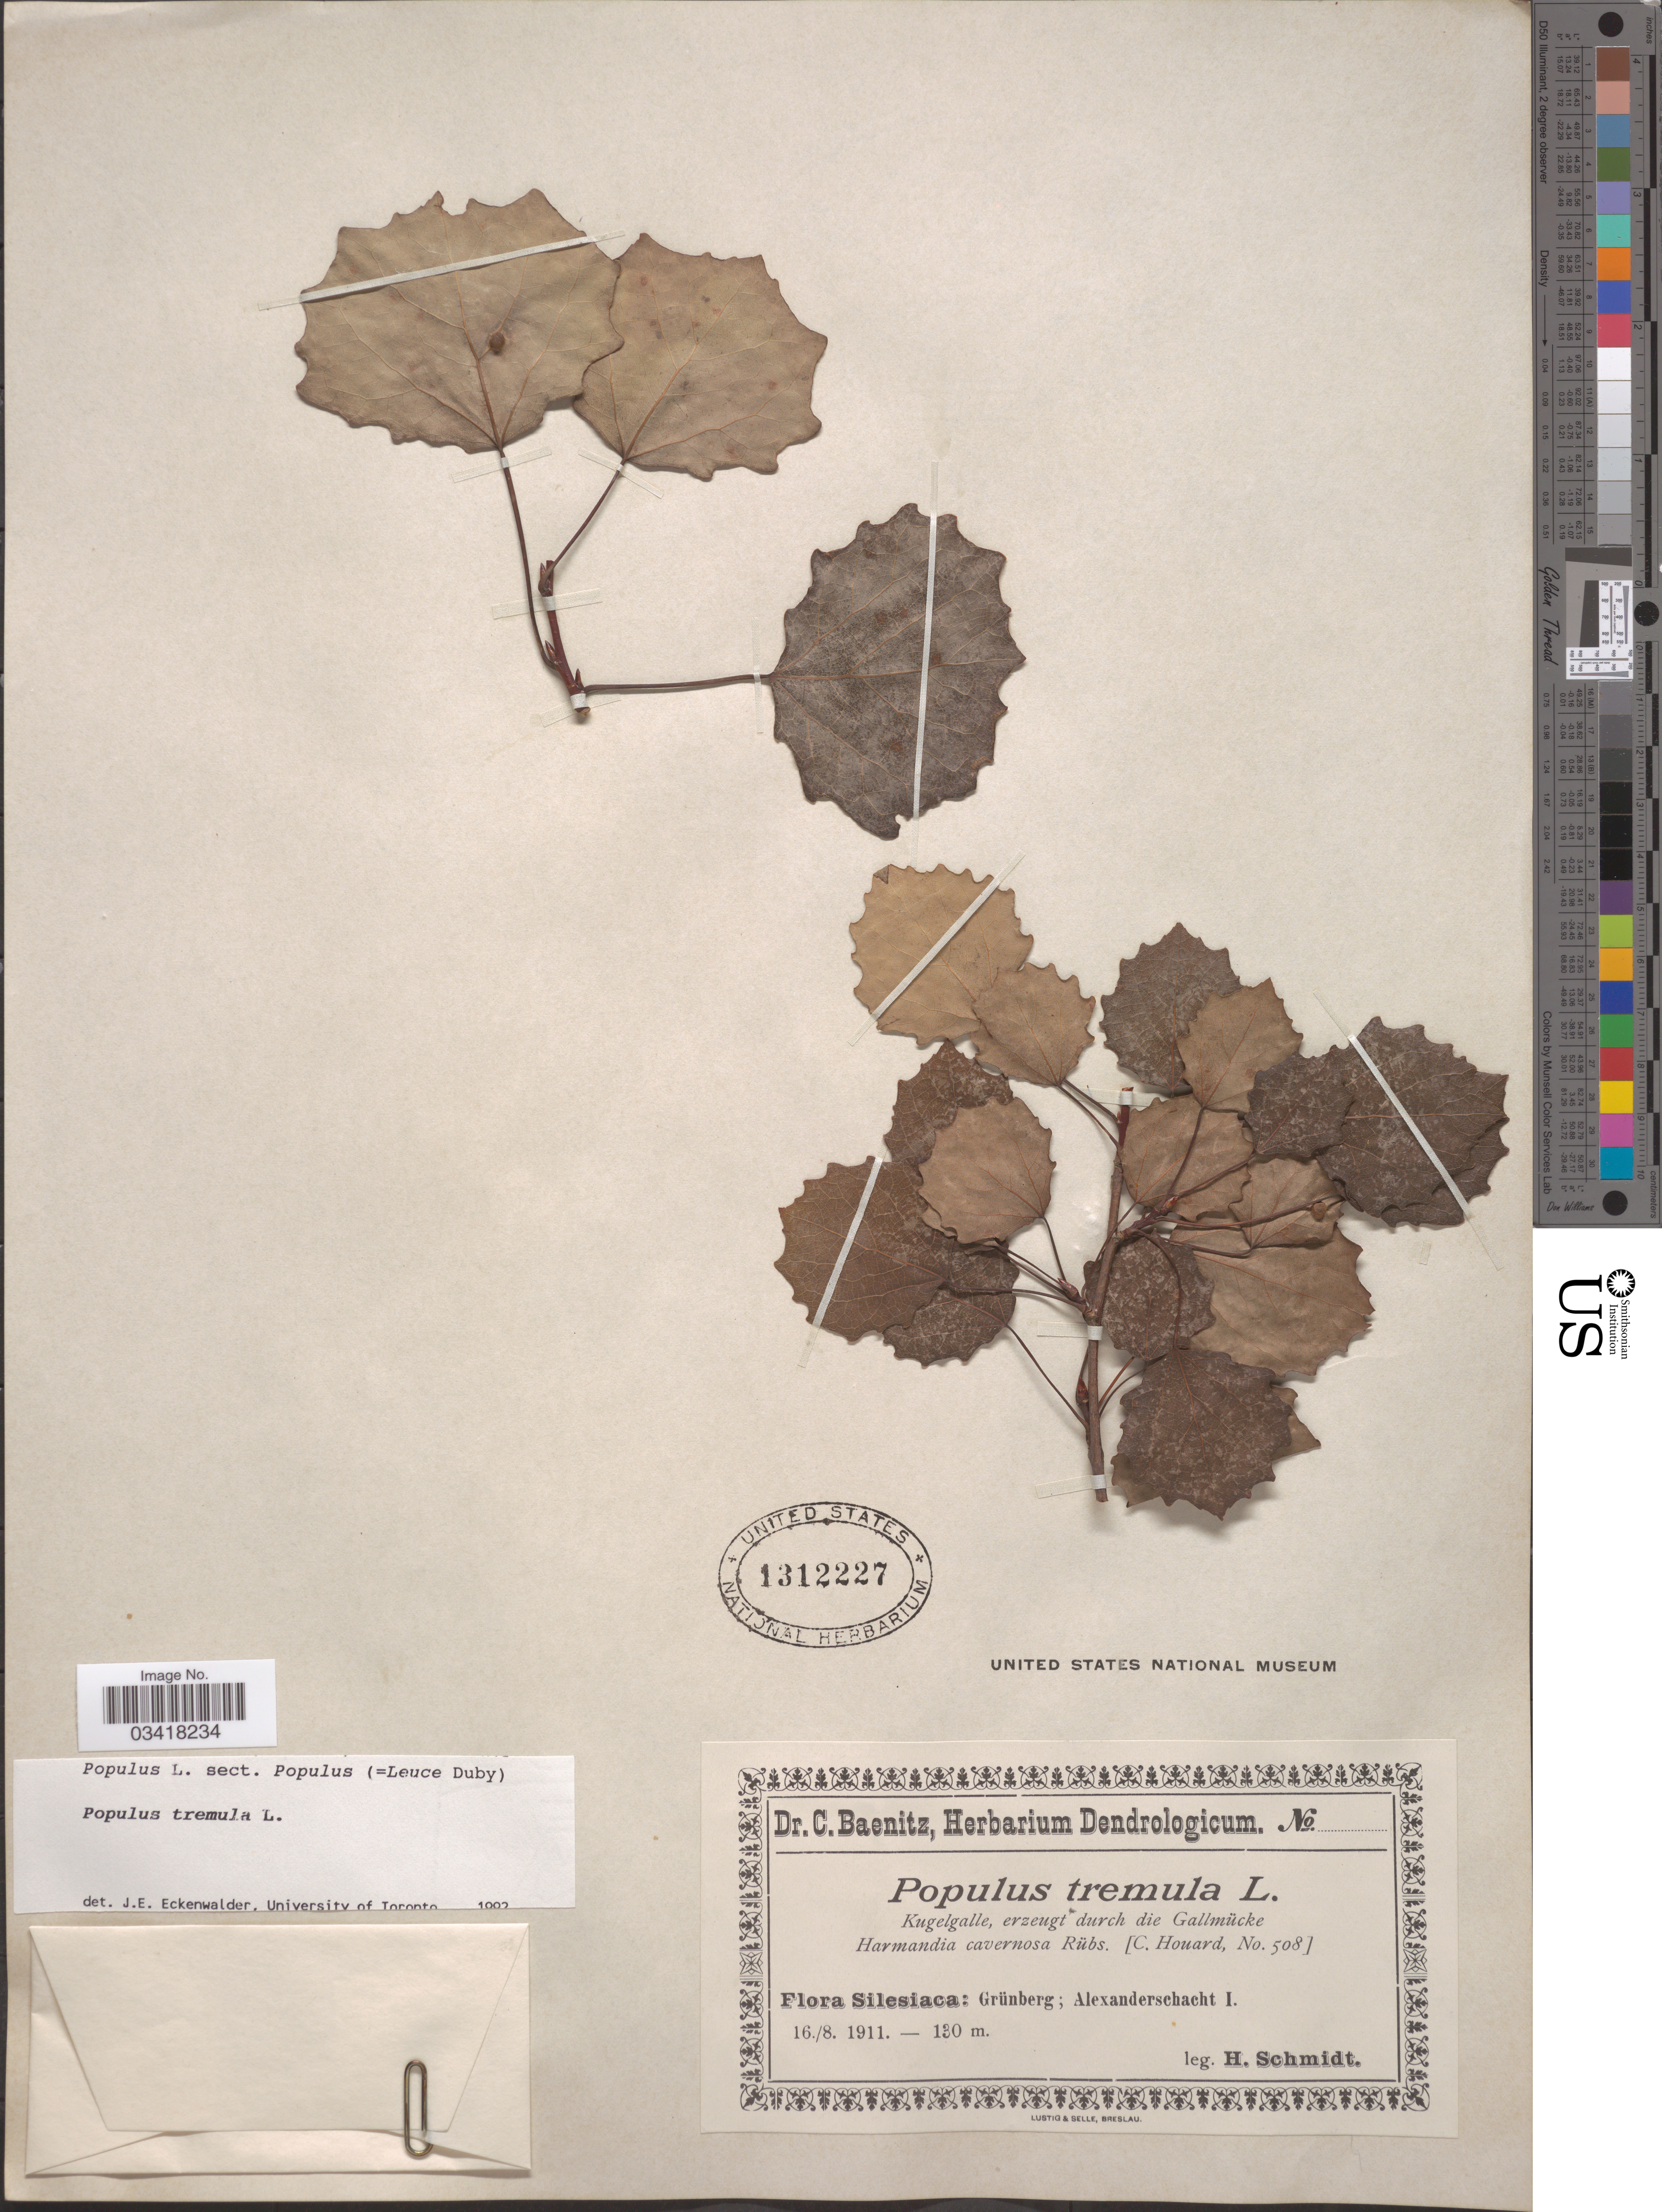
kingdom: Plantae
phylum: Tracheophyta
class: Magnoliopsida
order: Malpighiales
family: Salicaceae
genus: Populus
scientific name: Populus tremula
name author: L.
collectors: H. Schmidt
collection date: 1911-08-16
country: Poland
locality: Silesiaca: Grünberg; Alexanderschacht I.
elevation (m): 130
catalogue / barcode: US 1312227